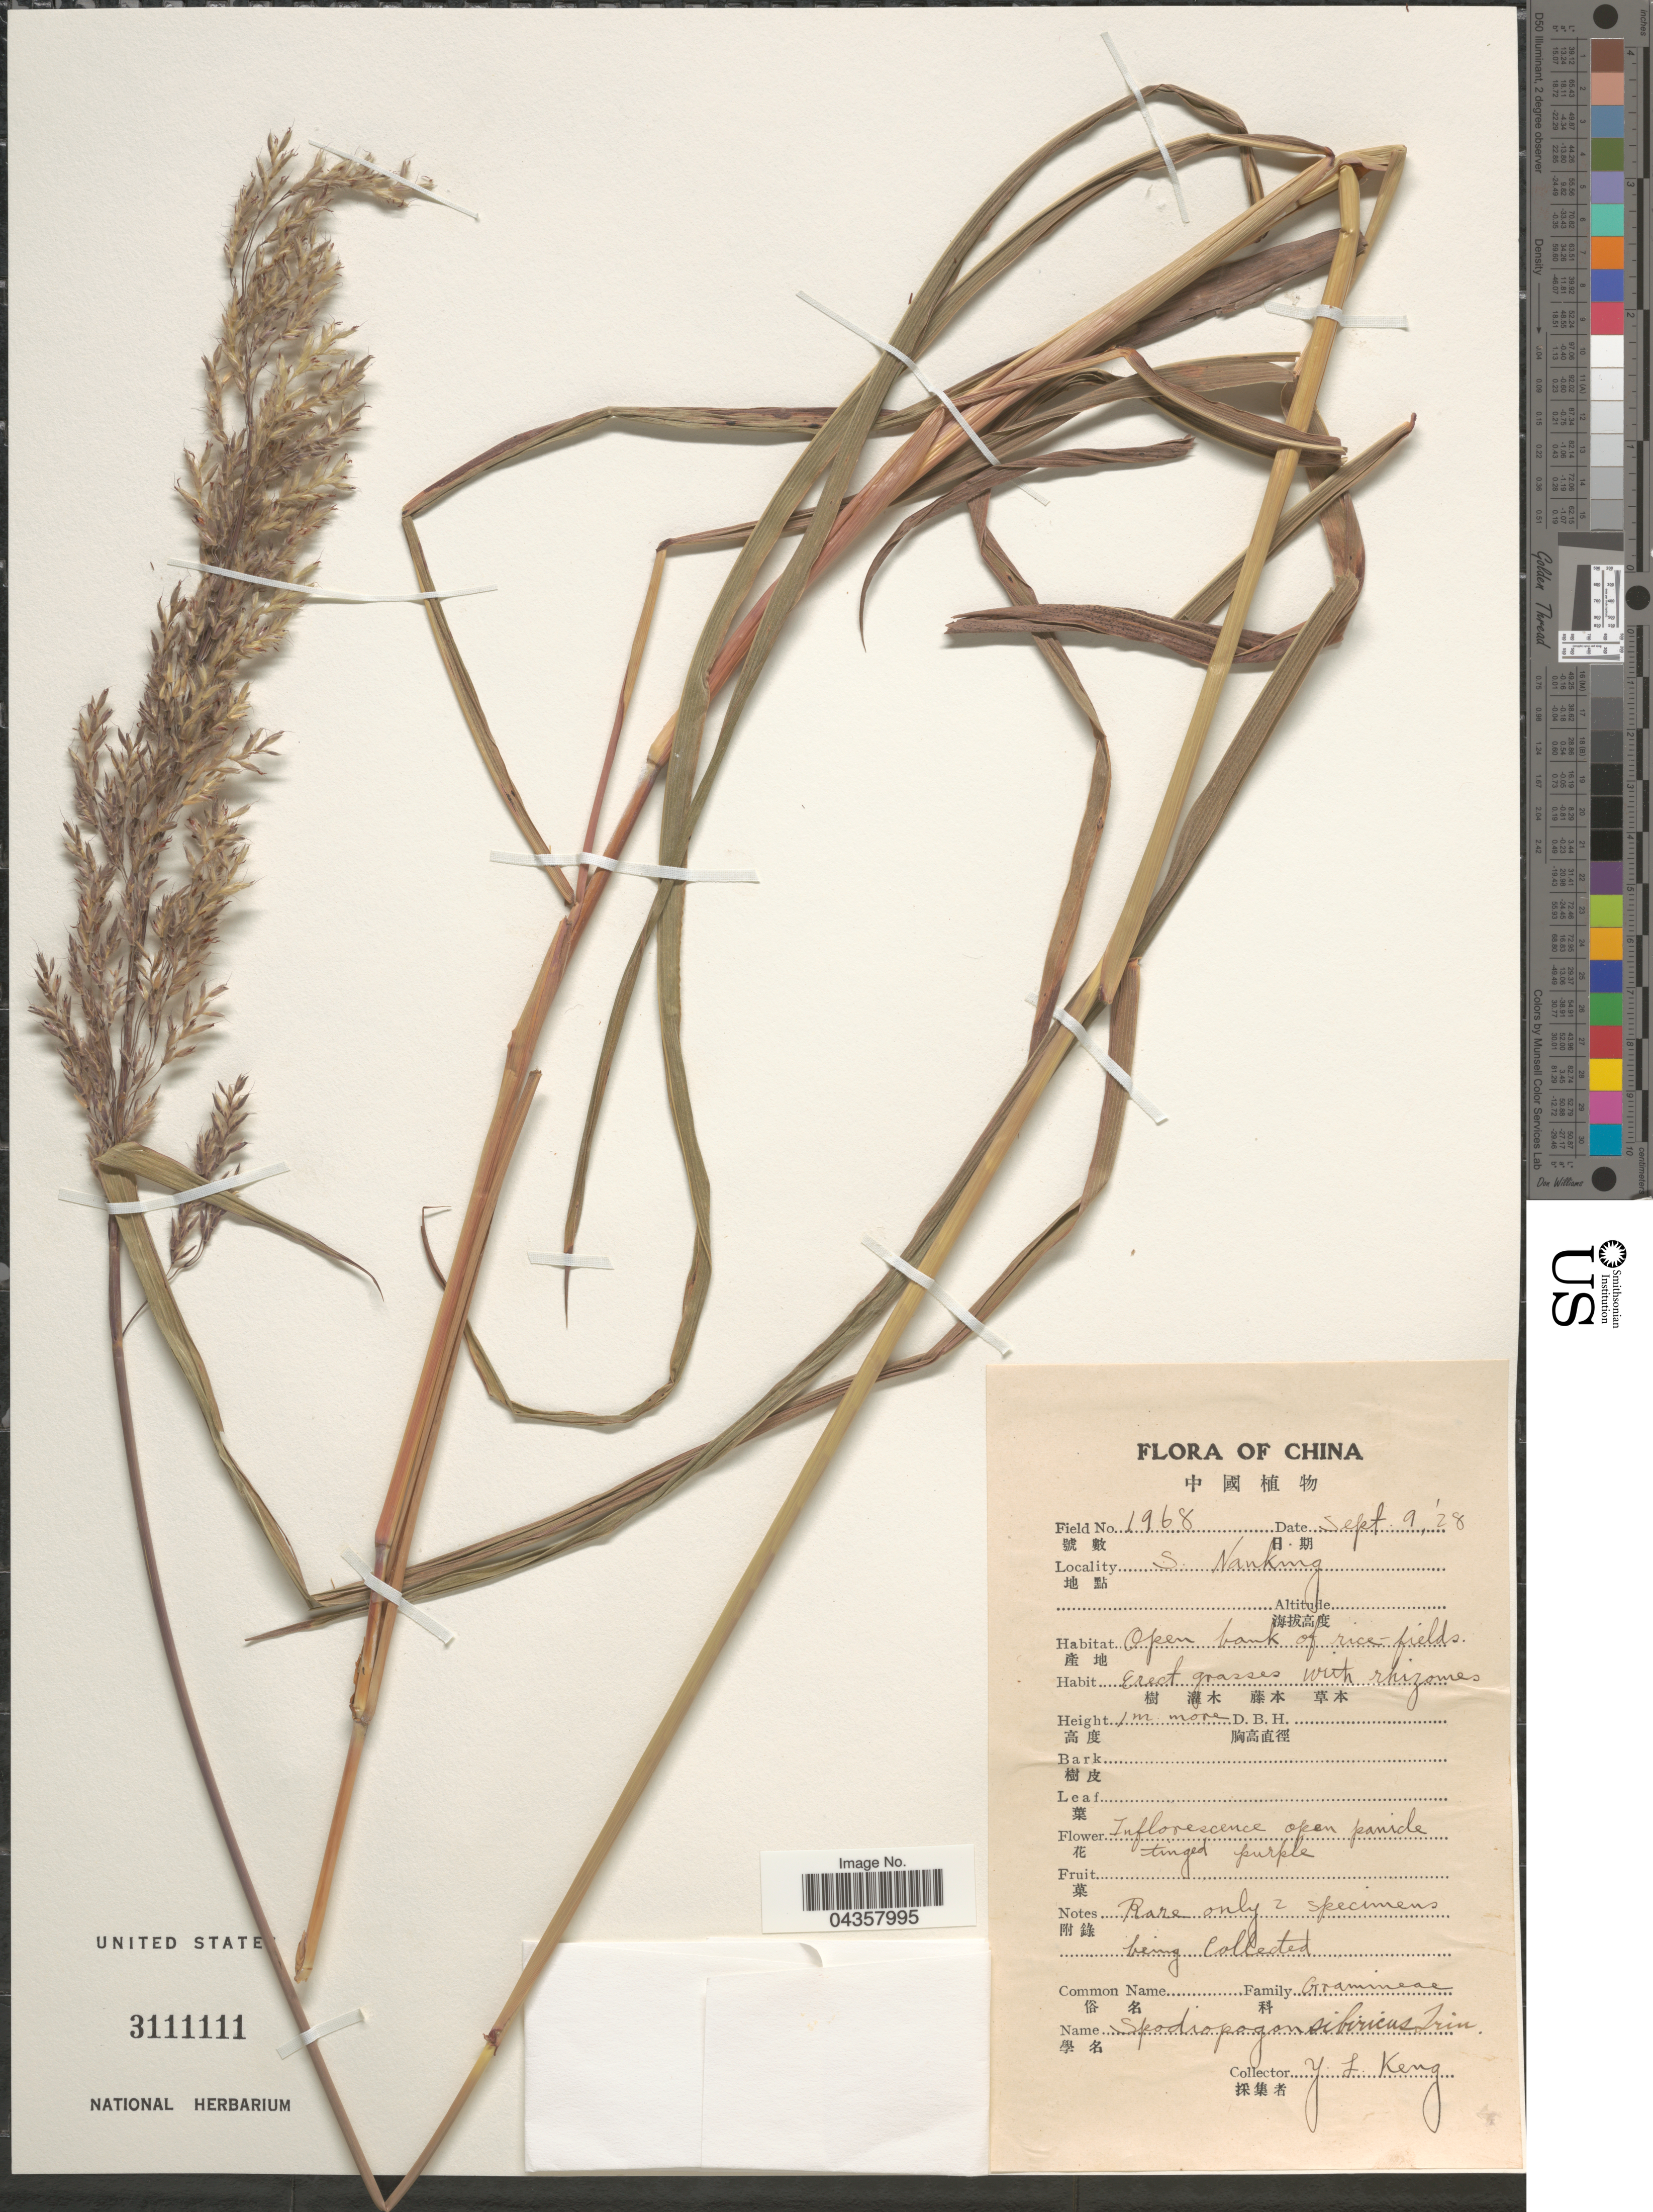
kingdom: Plantae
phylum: Tracheophyta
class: Liliopsida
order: Poales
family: Poaceae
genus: Spodiopogon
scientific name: Spodiopogon sibiricus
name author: Trin.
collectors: Y. L. Keng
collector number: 1968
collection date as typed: Transcribed d/m/y: 9/9/28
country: China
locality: S. Nanking. Open bank of rice-fields.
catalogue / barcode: US 3111111